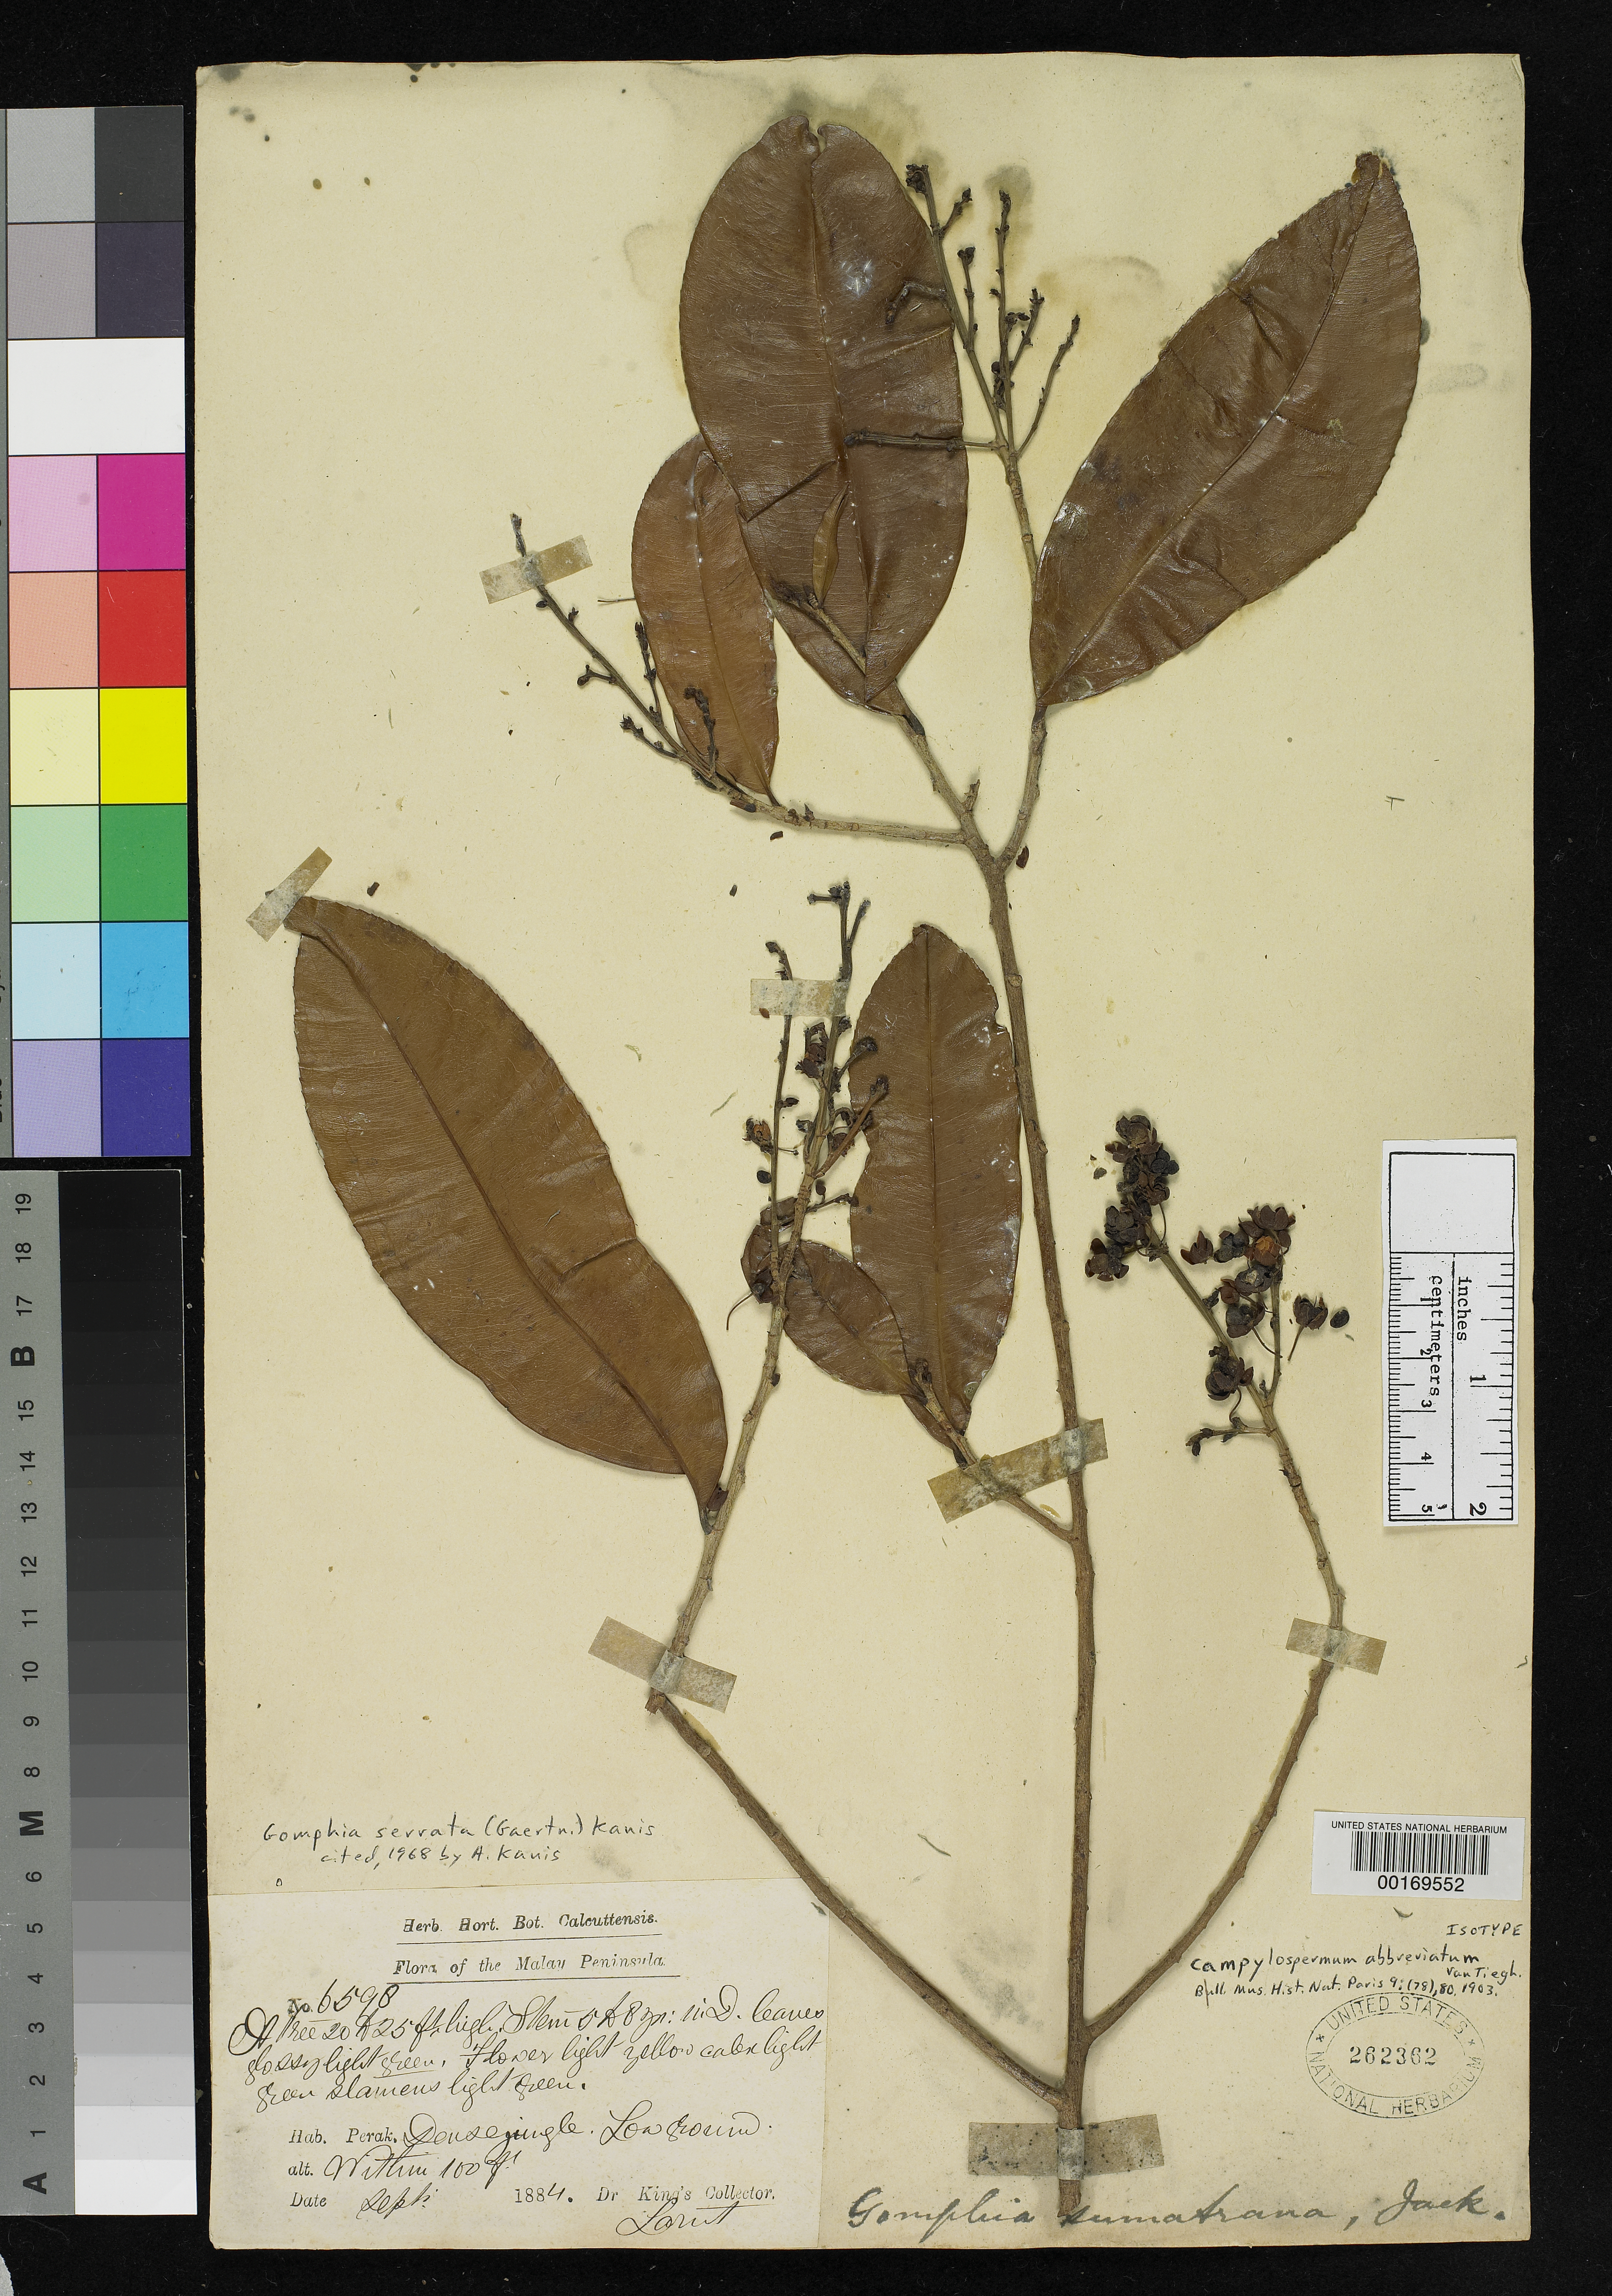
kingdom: Plantae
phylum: Tracheophyta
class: Magnoliopsida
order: Malpighiales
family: Ochnaceae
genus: Campylospermum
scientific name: Campylospermum abbreviatum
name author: Tiegh.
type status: Isotype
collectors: Dr. King's collector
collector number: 6598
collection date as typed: Sep 1884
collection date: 1884-09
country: Malaysia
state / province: Perak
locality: Larut. [Malay Peninsula]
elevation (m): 100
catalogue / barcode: US 262362